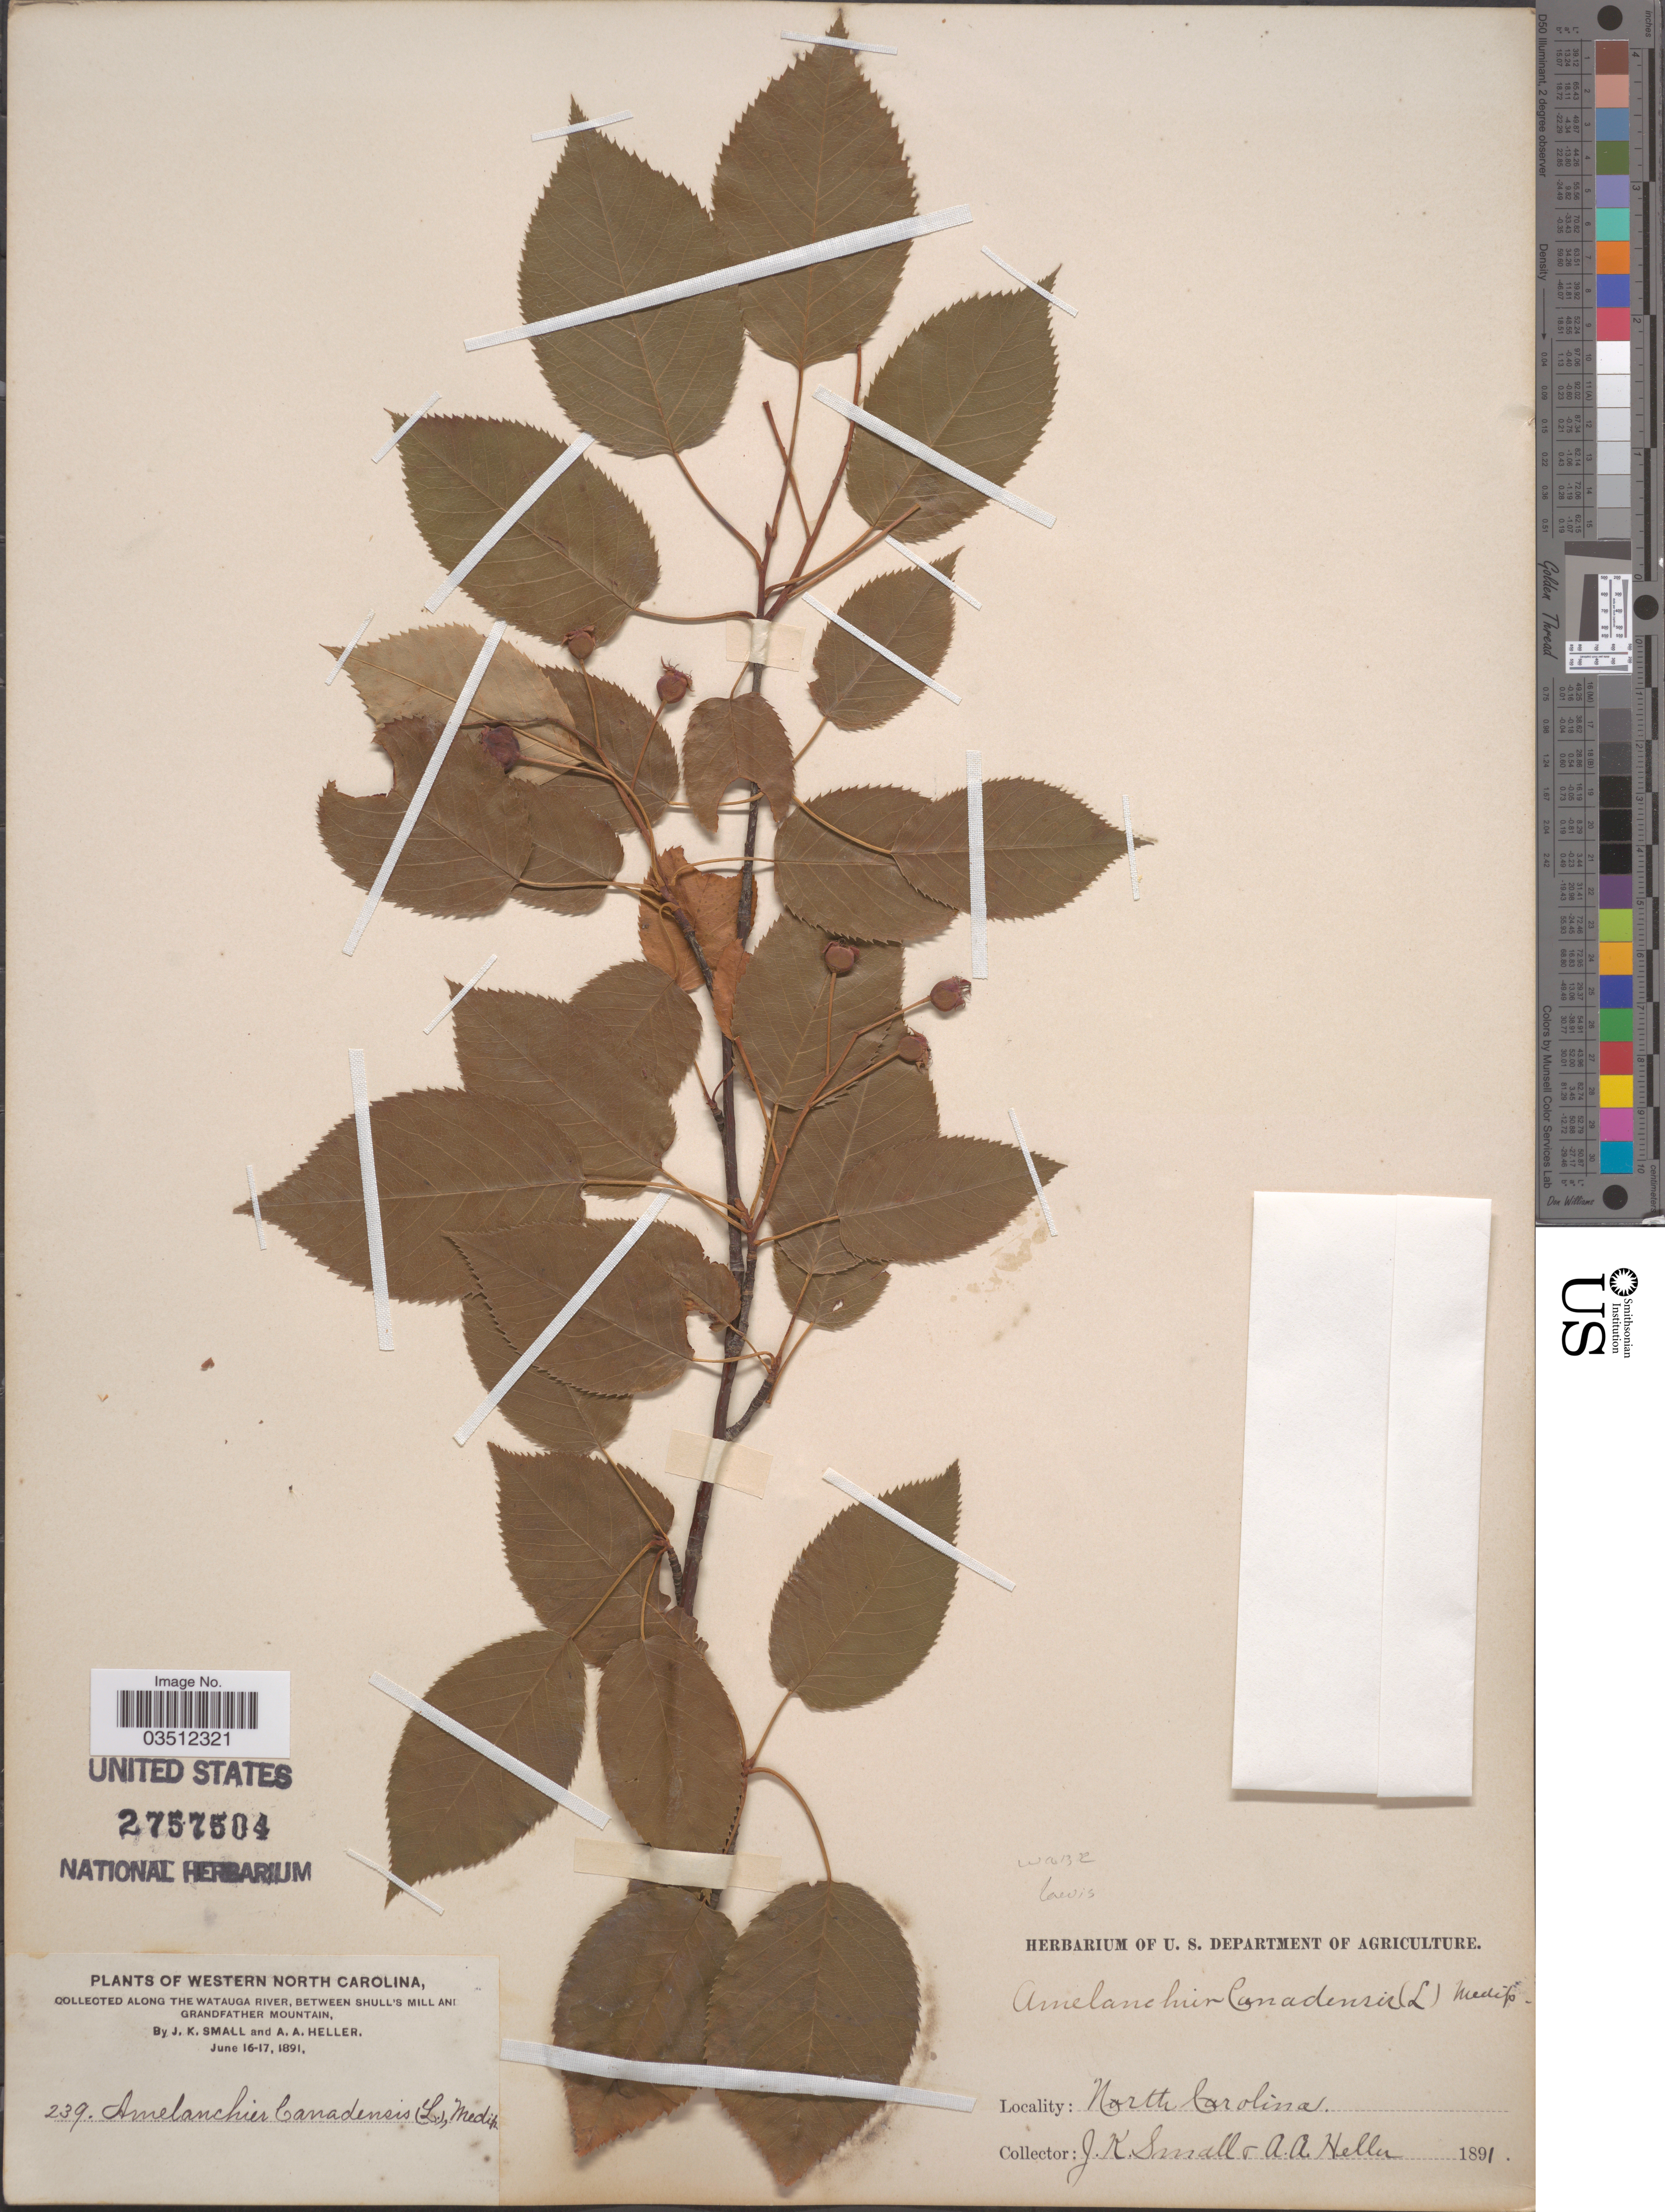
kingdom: Plantae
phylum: Tracheophyta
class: Magnoliopsida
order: Rosales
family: Rosaceae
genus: Amelanchier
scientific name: Amelanchier laevis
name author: Wiegand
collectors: J. K. Small & A. A. Heller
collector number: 239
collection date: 1891-06-16/1891-06-17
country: United States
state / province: North Carolina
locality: Western North Carolina. Along the Watauga River, between Shull's Mill and Grandfather Mountain.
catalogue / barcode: US 2757504